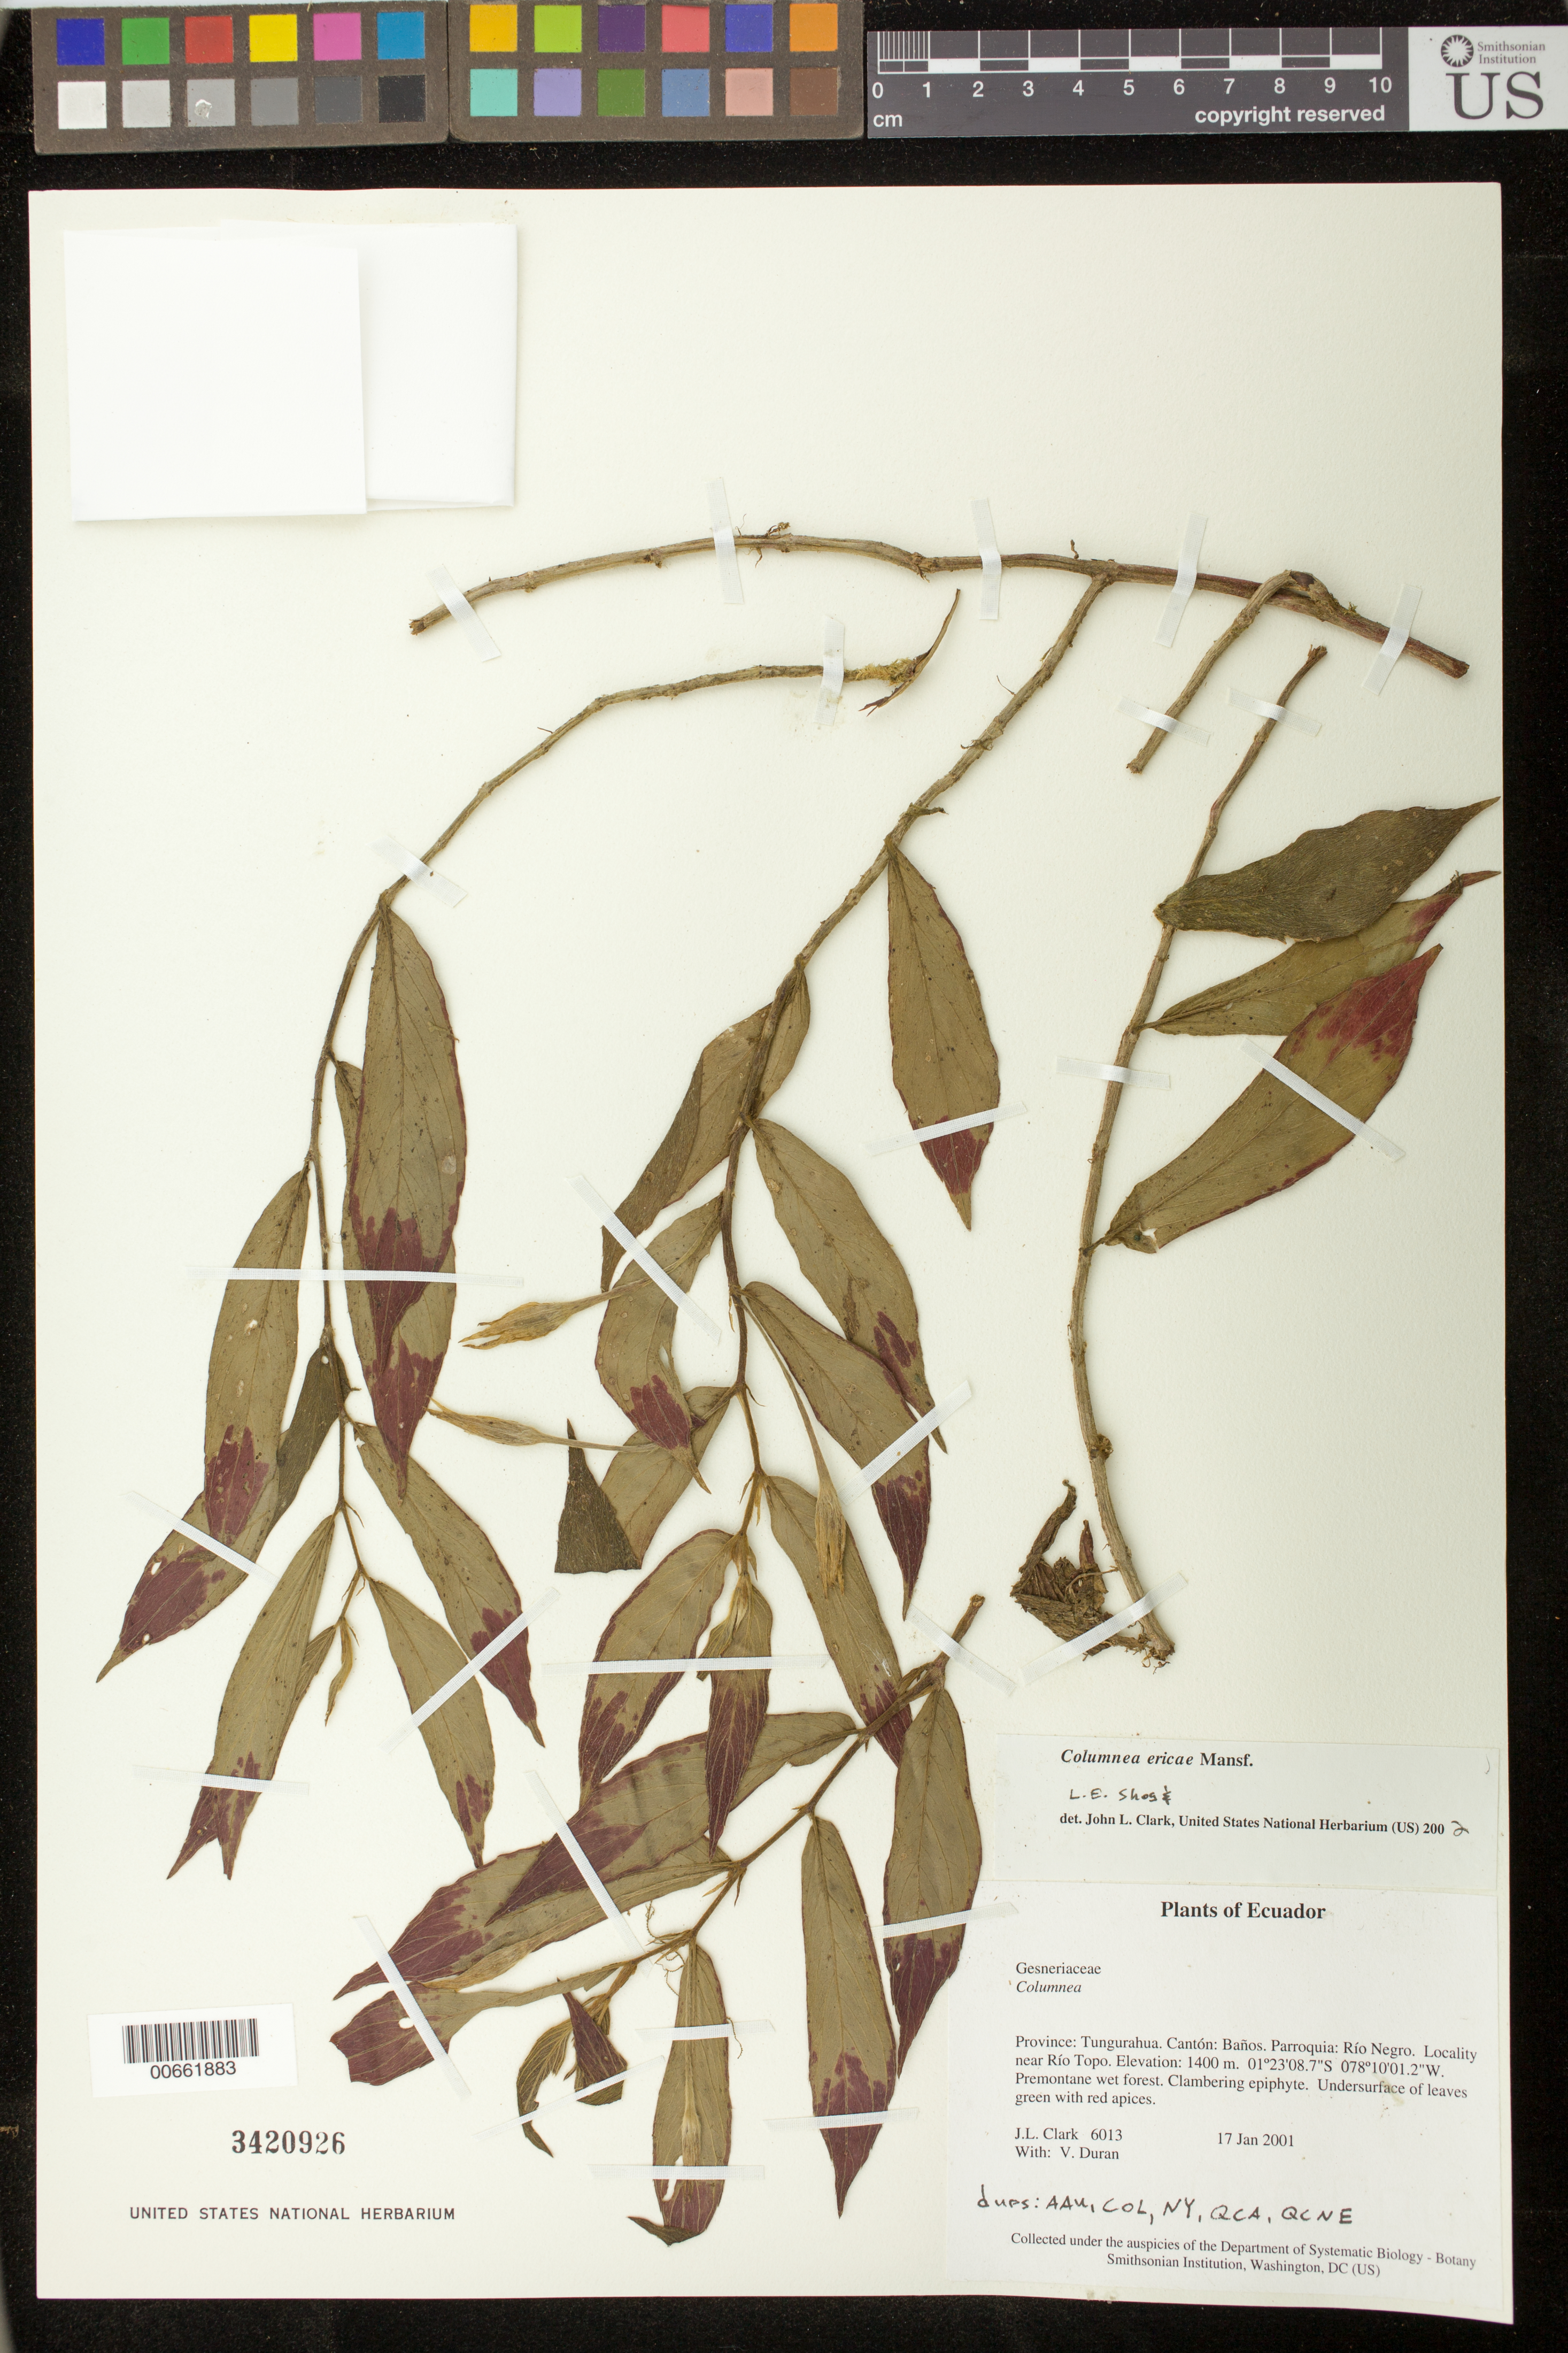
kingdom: Plantae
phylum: Tracheophyta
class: Magnoliopsida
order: Lamiales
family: Gesneriaceae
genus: Columnea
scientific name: Columnea ericae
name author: Mansf.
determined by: Clark, J. L.; Skog, Laurence E.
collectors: J. L. Clark & V. Duran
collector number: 6013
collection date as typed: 17 Jan 2001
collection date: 2001-01-17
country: Ecuador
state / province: Tungurahua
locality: Cantón: Baños. Parroquia: Río Negro. Locality near Río Topo.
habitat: Premontane wet forest.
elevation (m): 1400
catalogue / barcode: US 3420926